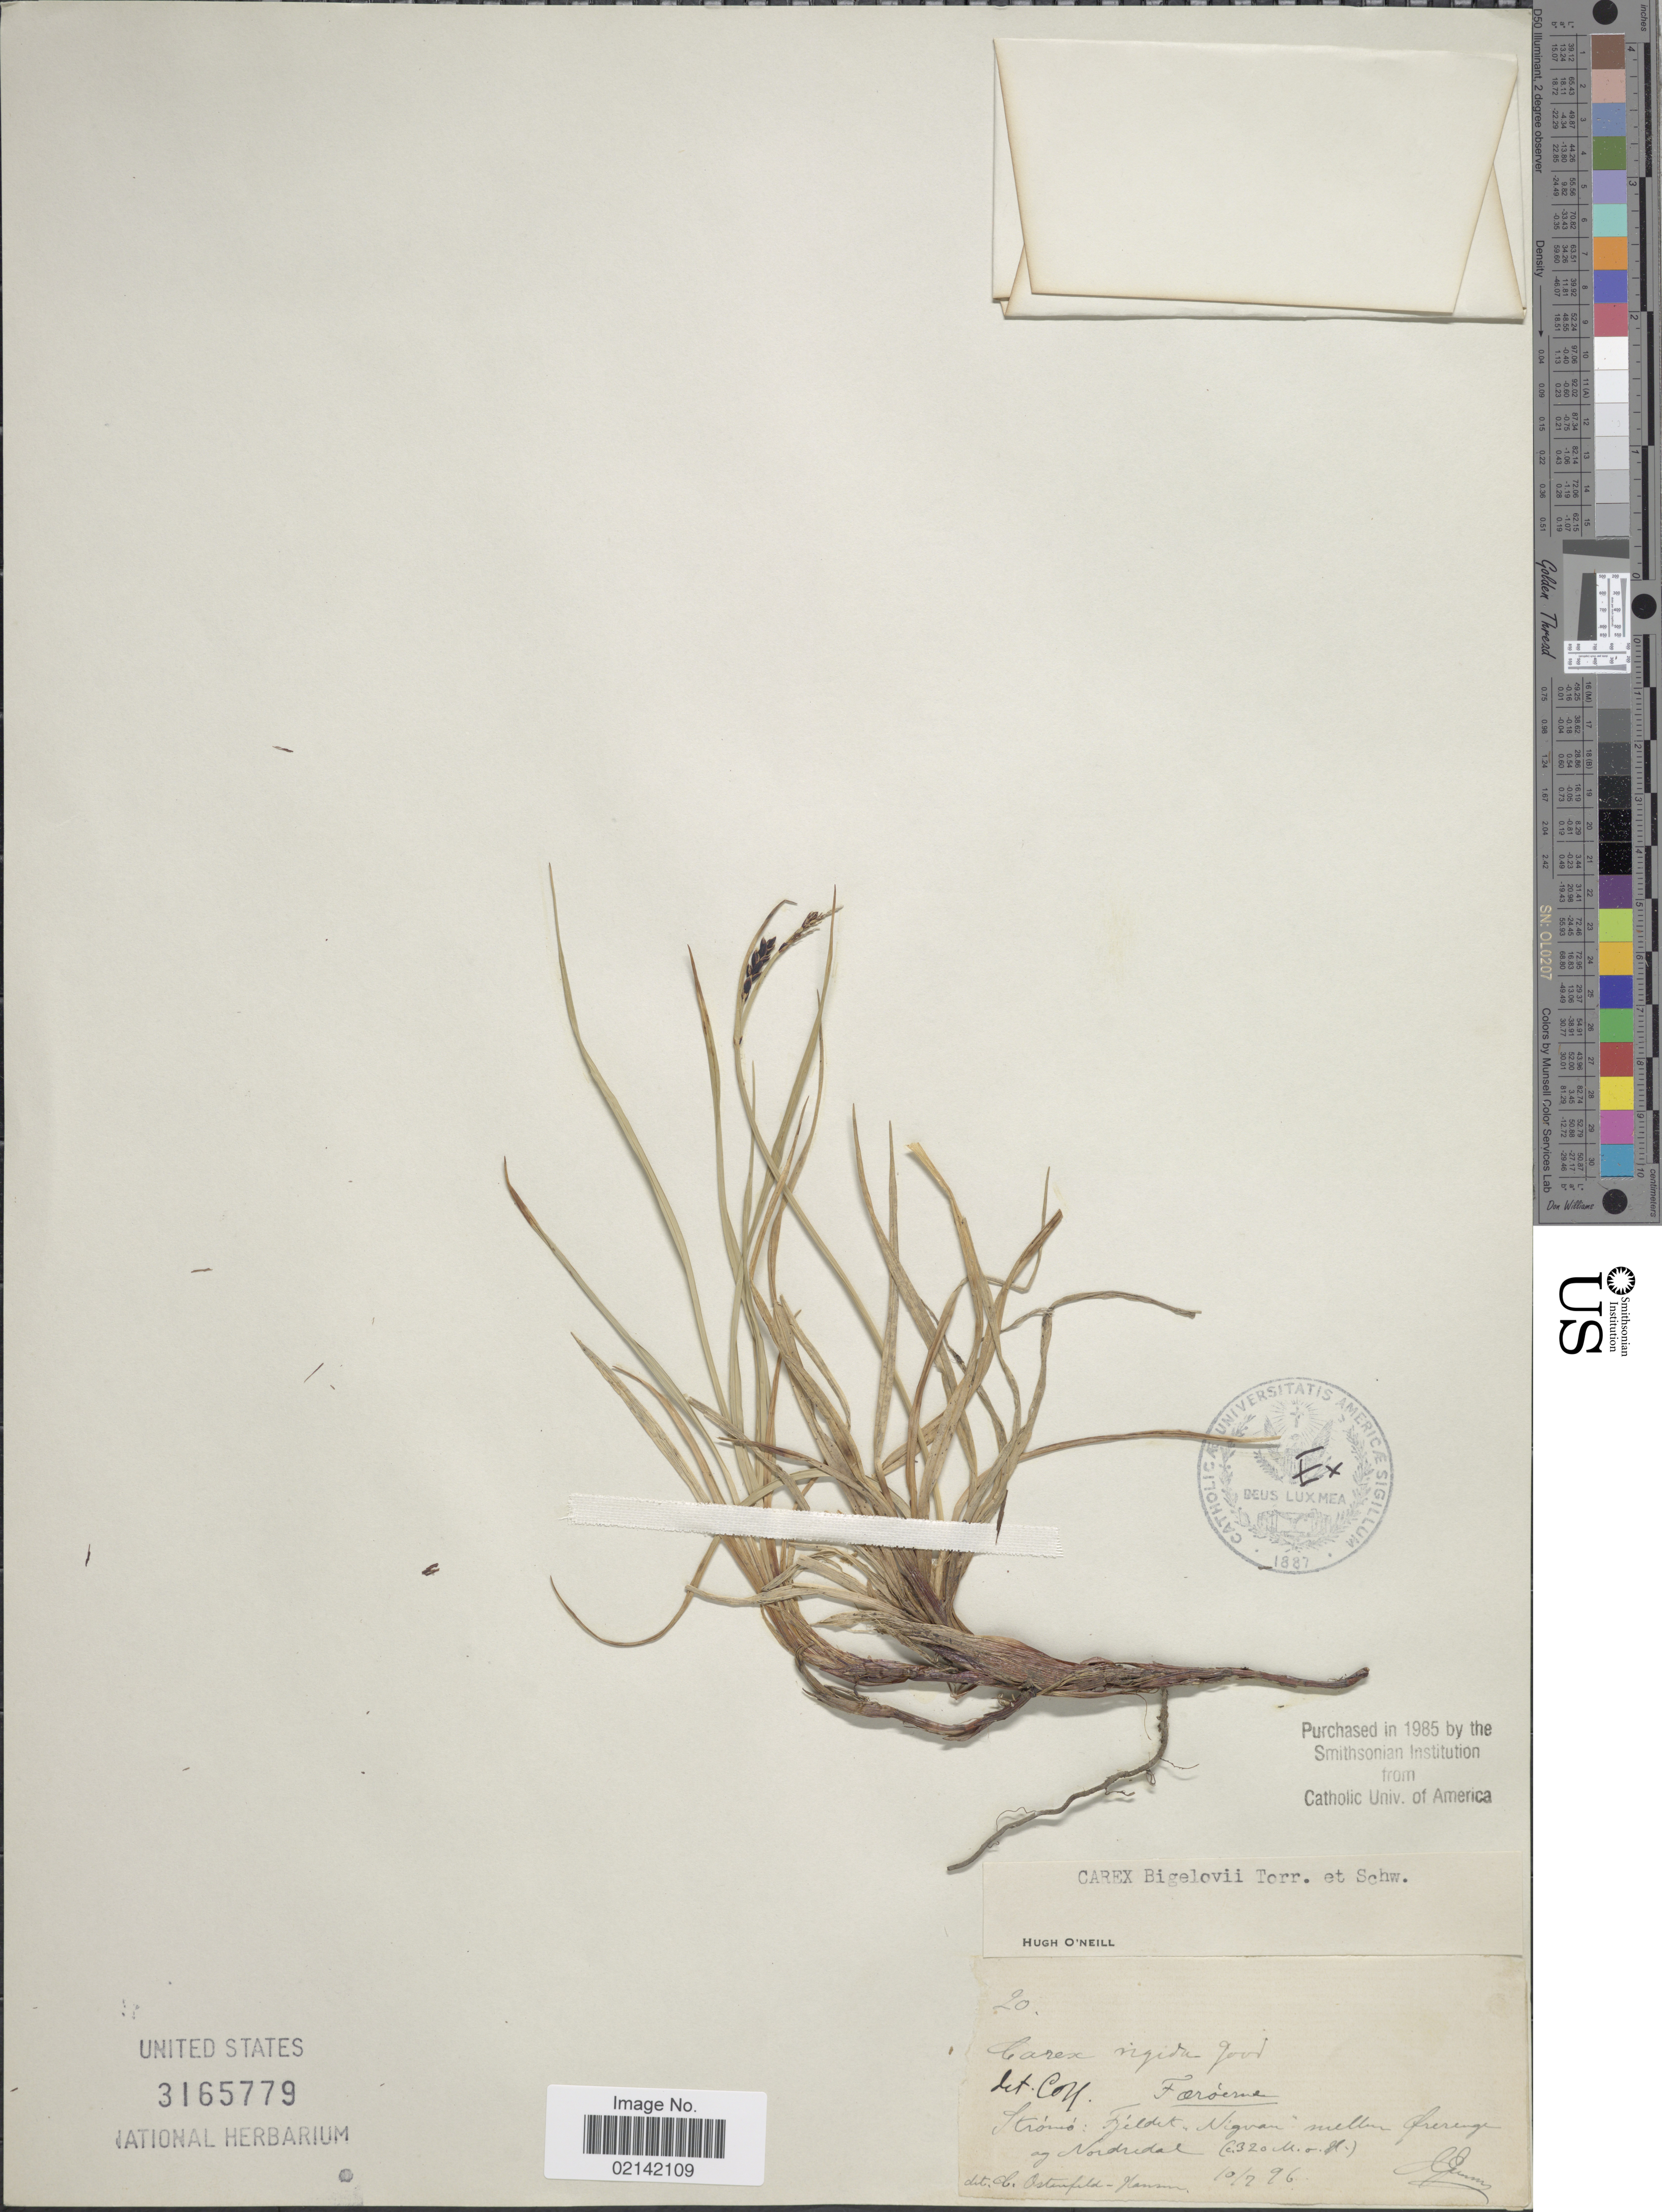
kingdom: Plantae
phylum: Tracheophyta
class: Liliopsida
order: Poales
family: Cyperaceae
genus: Carex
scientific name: Carex bigelowii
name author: Torr. ex Schwein.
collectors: Bro. G. Arsène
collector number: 20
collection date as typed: Transcribed d/m/y: 10/2/96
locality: Stromo: Fjeldet Nigvan mellem freggen og Nordredal [interpreted]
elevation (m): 320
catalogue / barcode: US 3165779